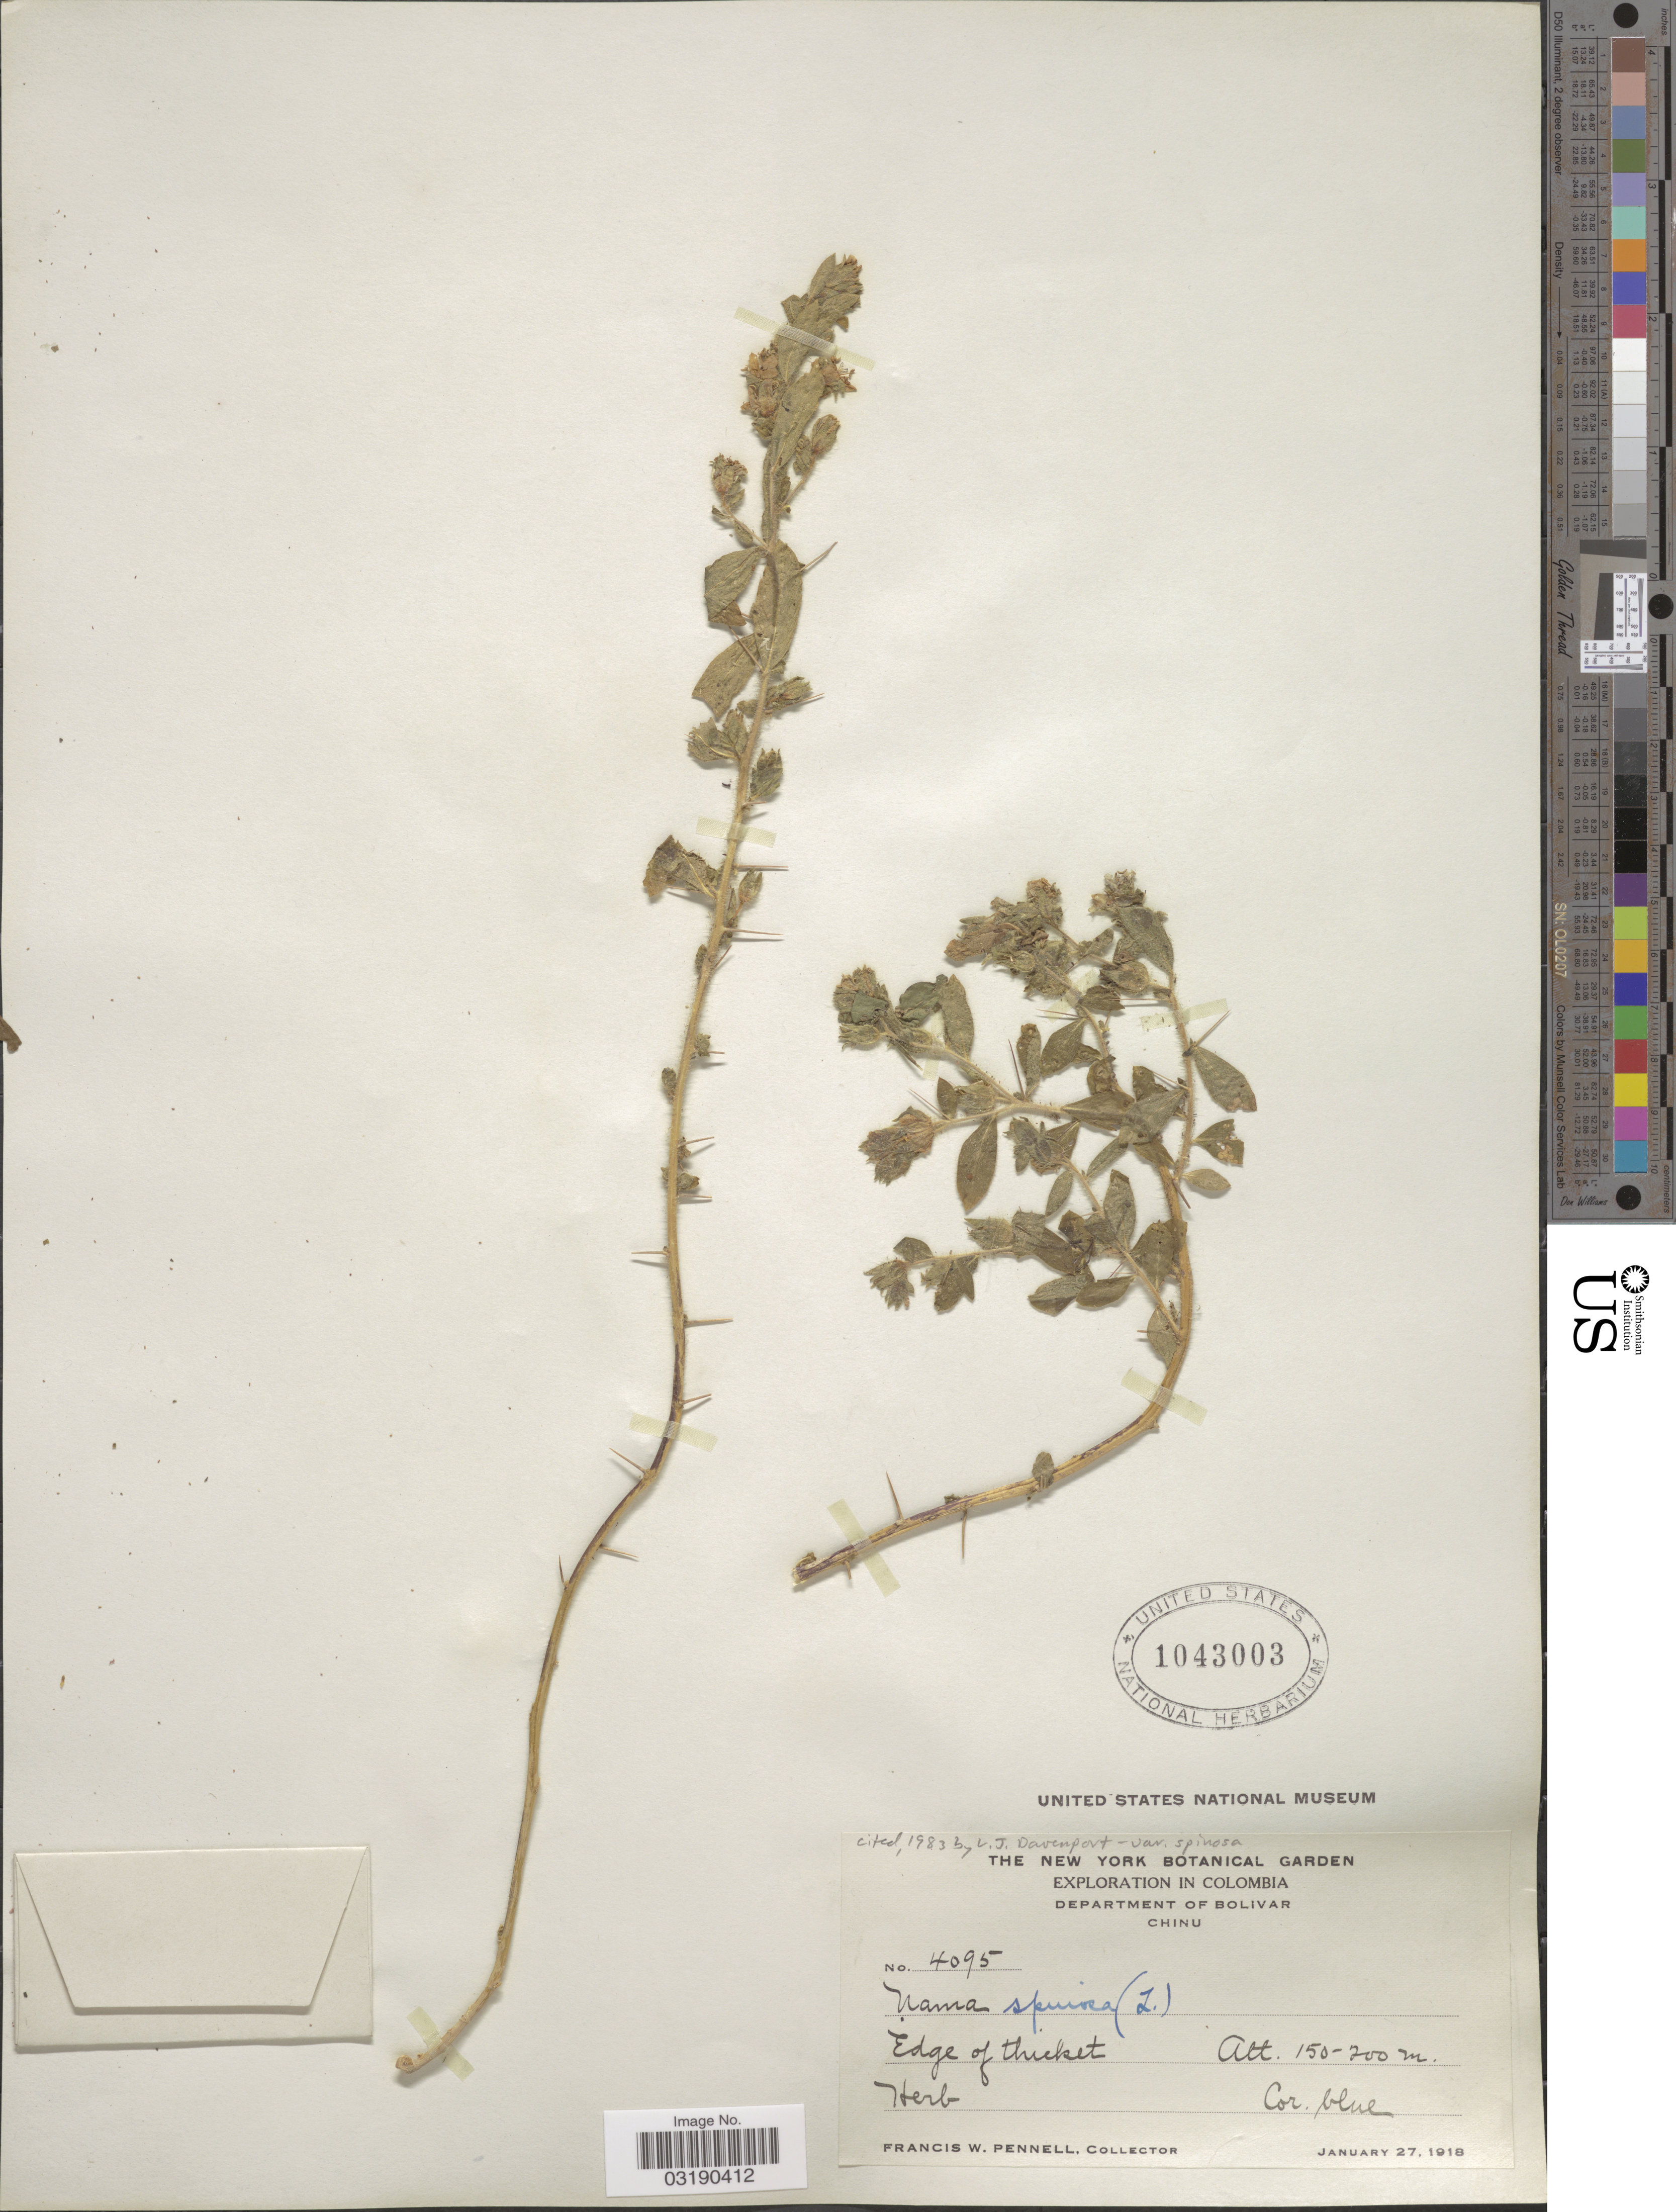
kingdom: Plantae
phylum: Tracheophyta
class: Magnoliopsida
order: Solanales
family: Hydroleaceae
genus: Hydrolea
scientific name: Hydrolea spinosa var. spinosa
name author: L.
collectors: F. W. Pennell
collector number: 4095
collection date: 1918-01-27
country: Colombia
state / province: Bolívar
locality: Department of Bolivar. Chinu.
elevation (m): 150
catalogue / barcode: US 1043003